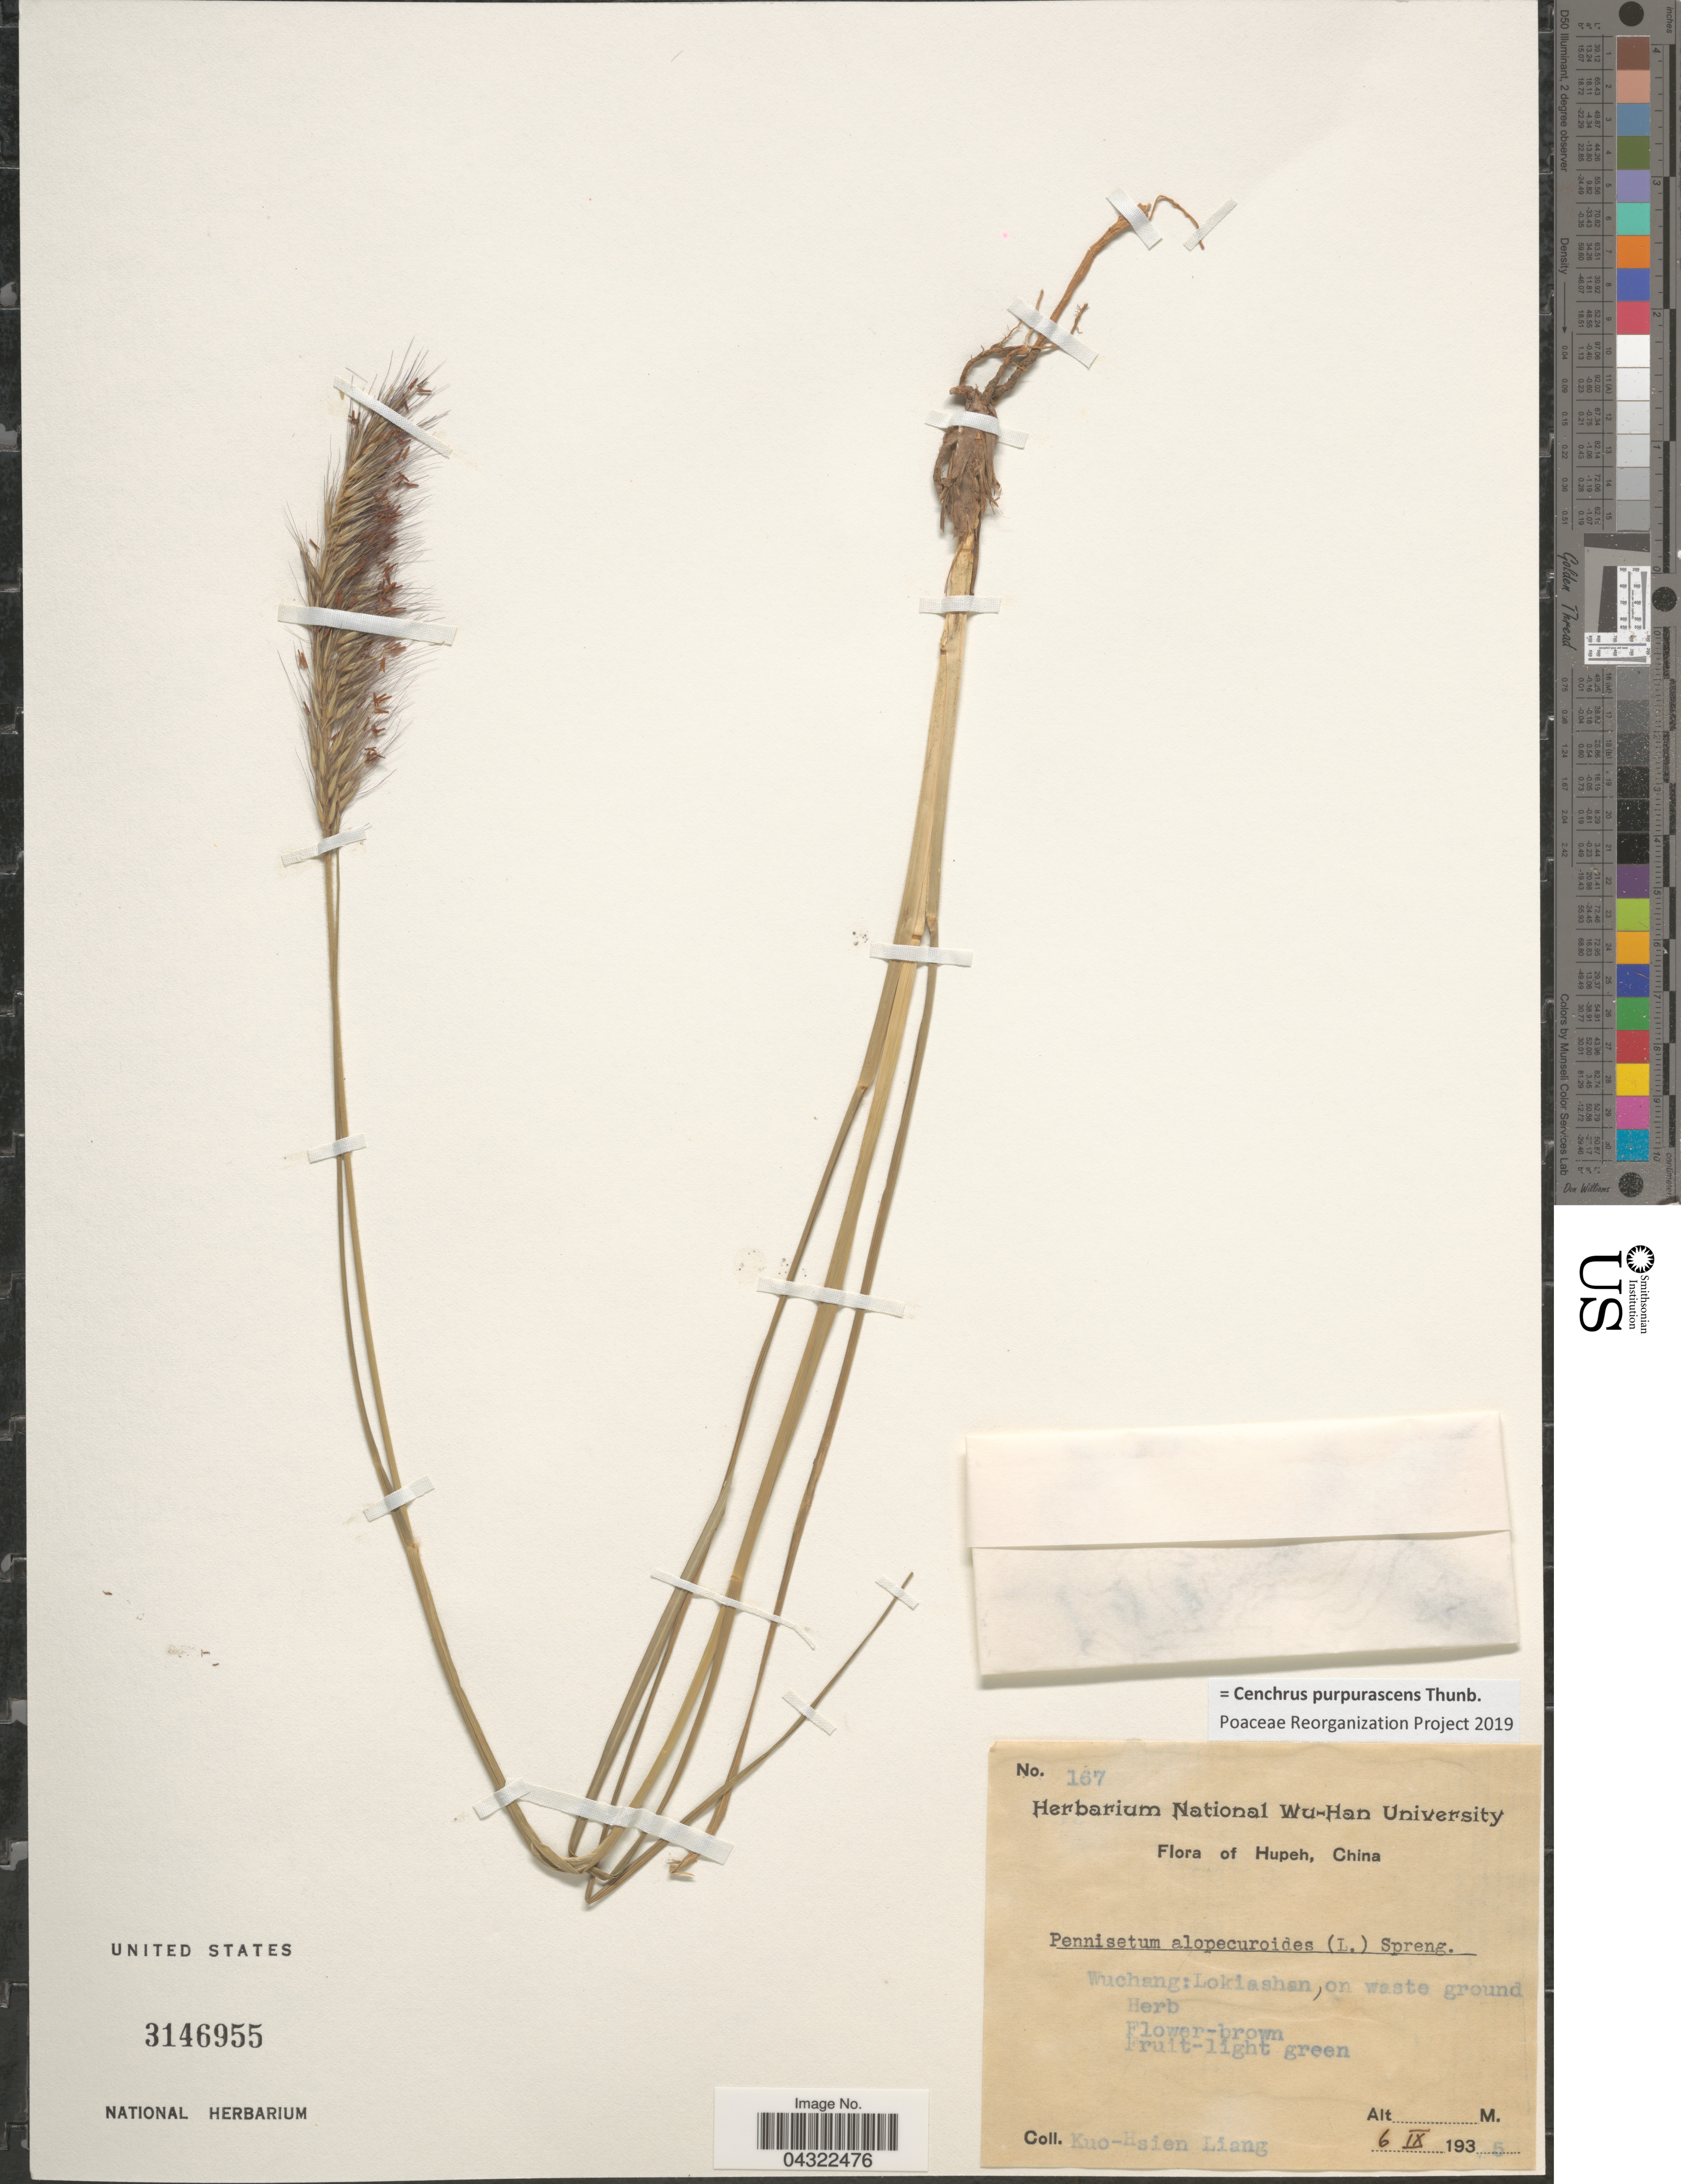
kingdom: Plantae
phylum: Tracheophyta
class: Liliopsida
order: Poales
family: Poaceae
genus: Cenchrus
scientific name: Cenchrus purpurascens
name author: Thunb.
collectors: K. Liang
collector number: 167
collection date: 1935-09-06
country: China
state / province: Hubei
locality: Hupeh. Wuchang: Lokiashan on waste ground.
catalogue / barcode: US 3146955